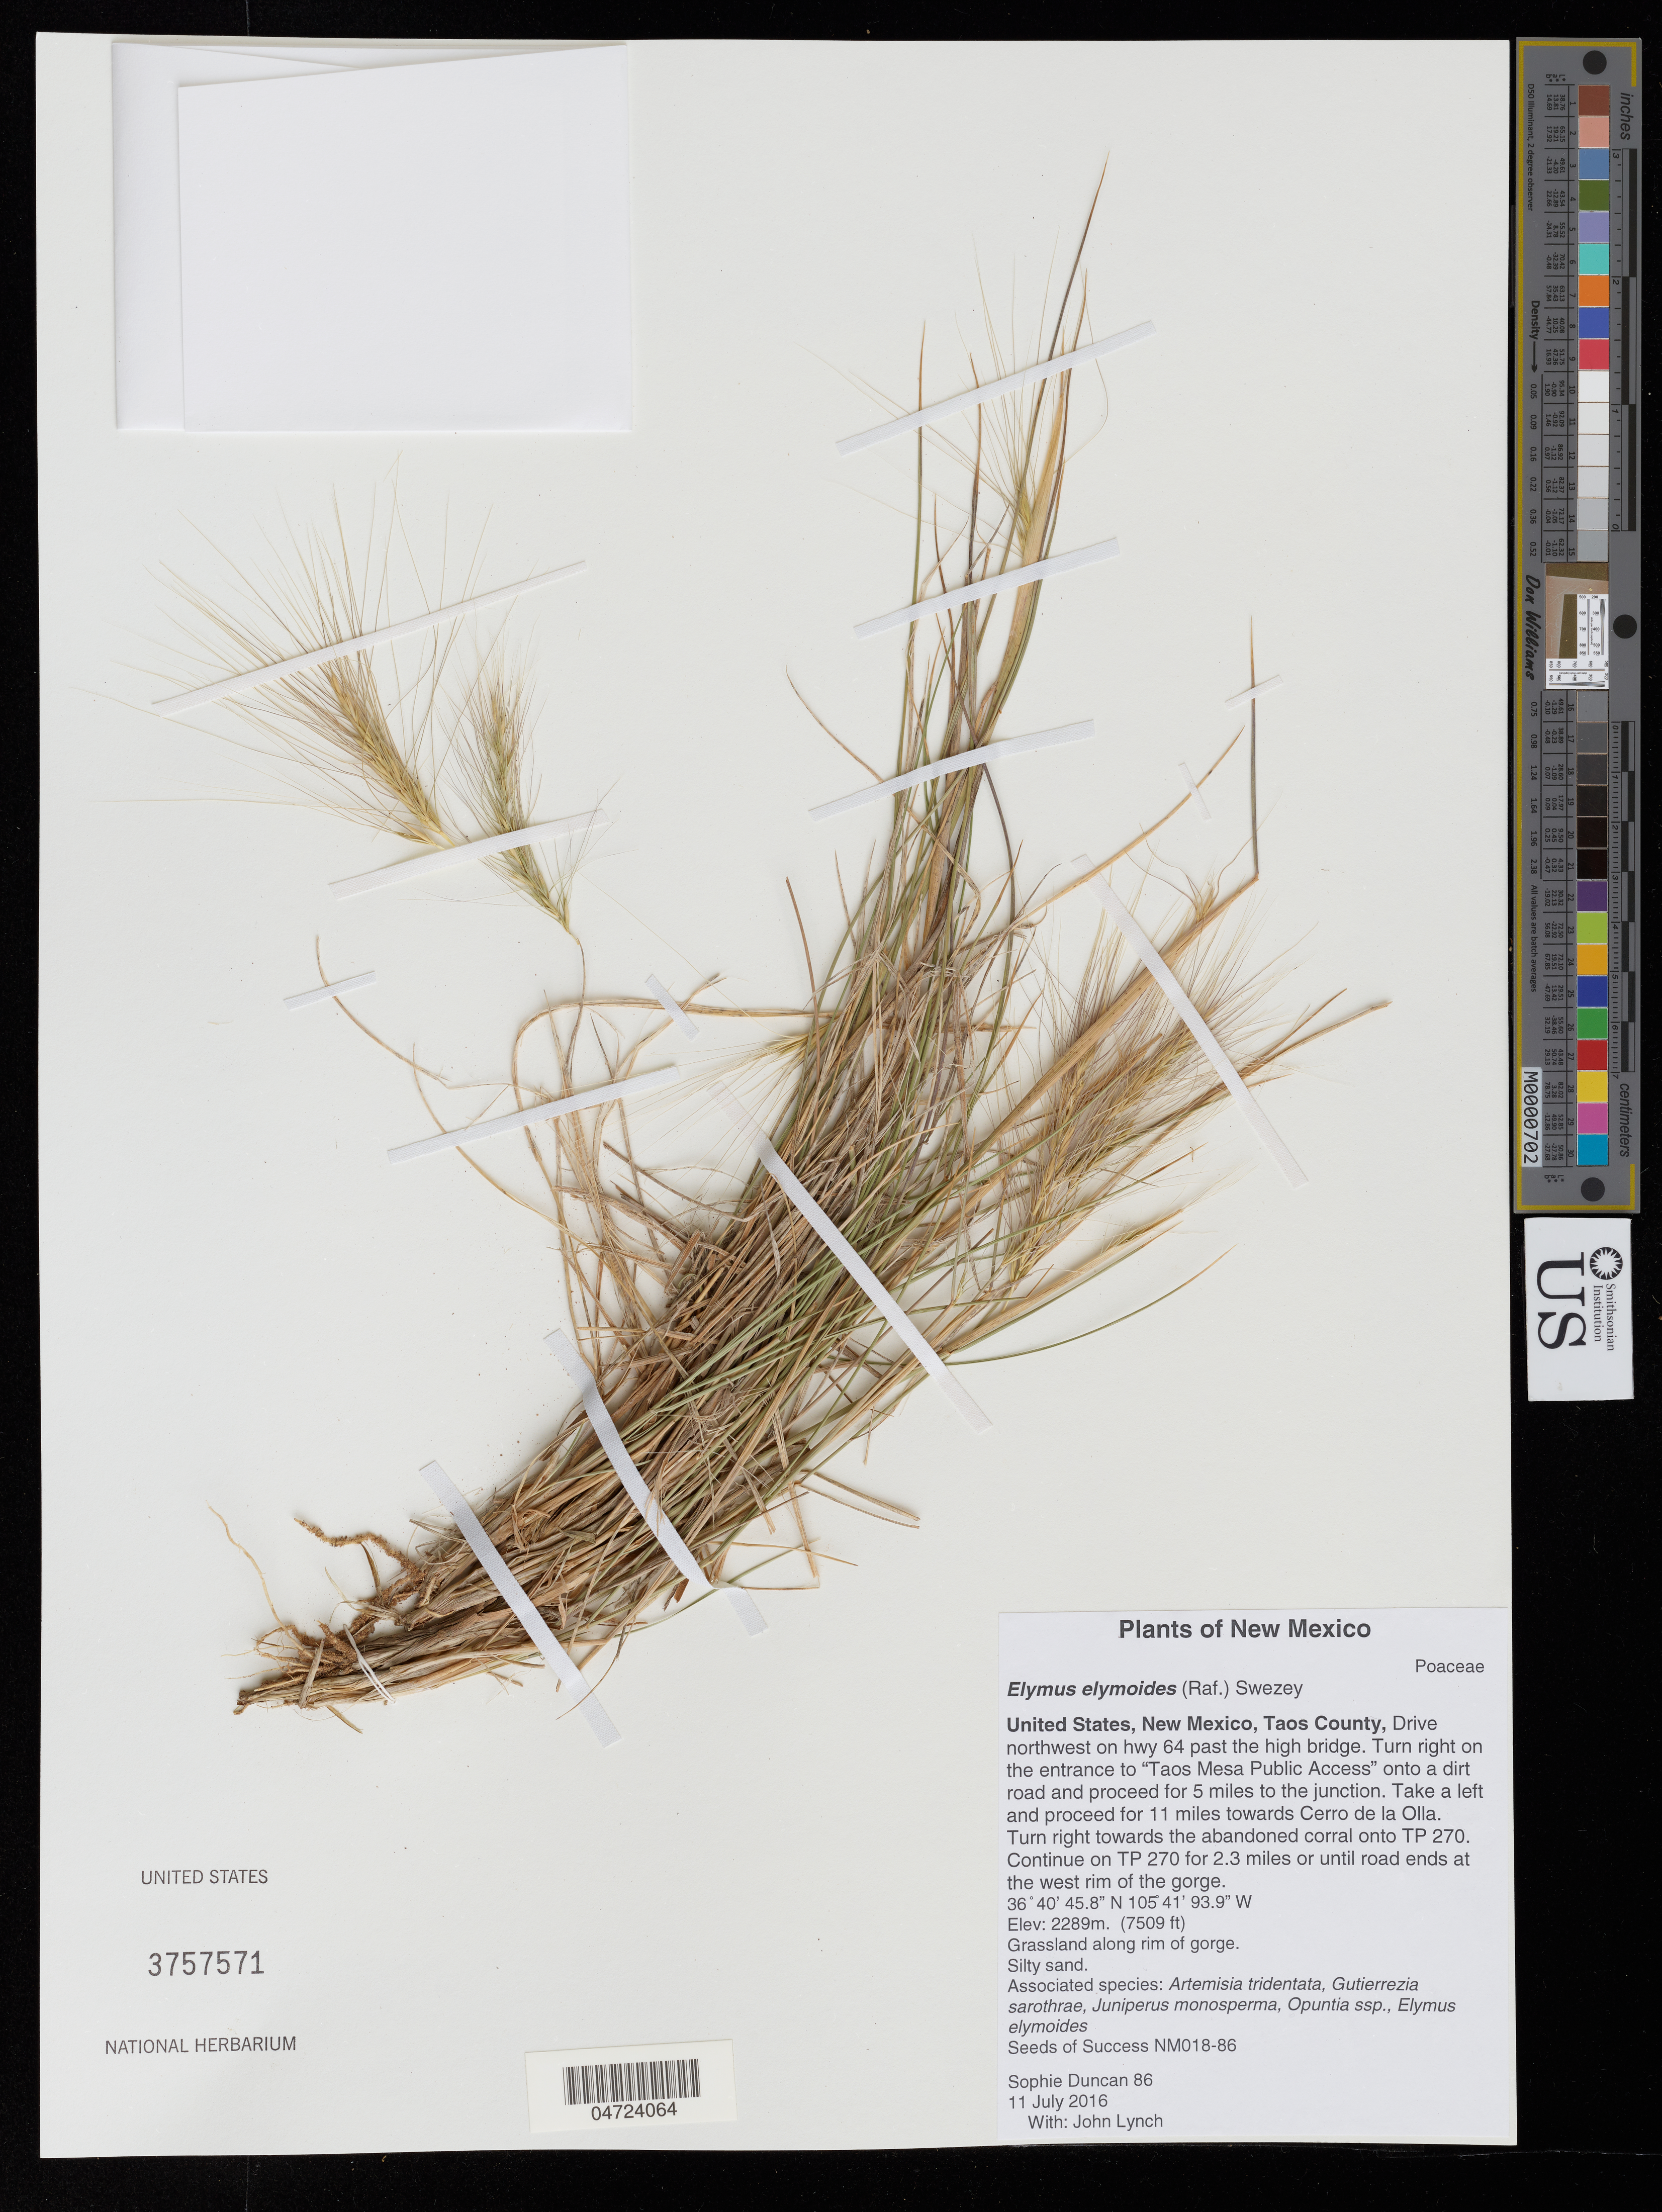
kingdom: Plantae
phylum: Tracheophyta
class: Liliopsida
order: Poales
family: Poaceae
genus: Elymus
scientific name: Elymus elymoides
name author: (Raf.) Swezey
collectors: S. Duncan & J. Lynch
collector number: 86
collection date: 2016-07-11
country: United States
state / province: New Mexico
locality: Taos County, Drive northwest on hwy 64 past the high bridge.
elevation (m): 2289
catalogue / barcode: US 3757571